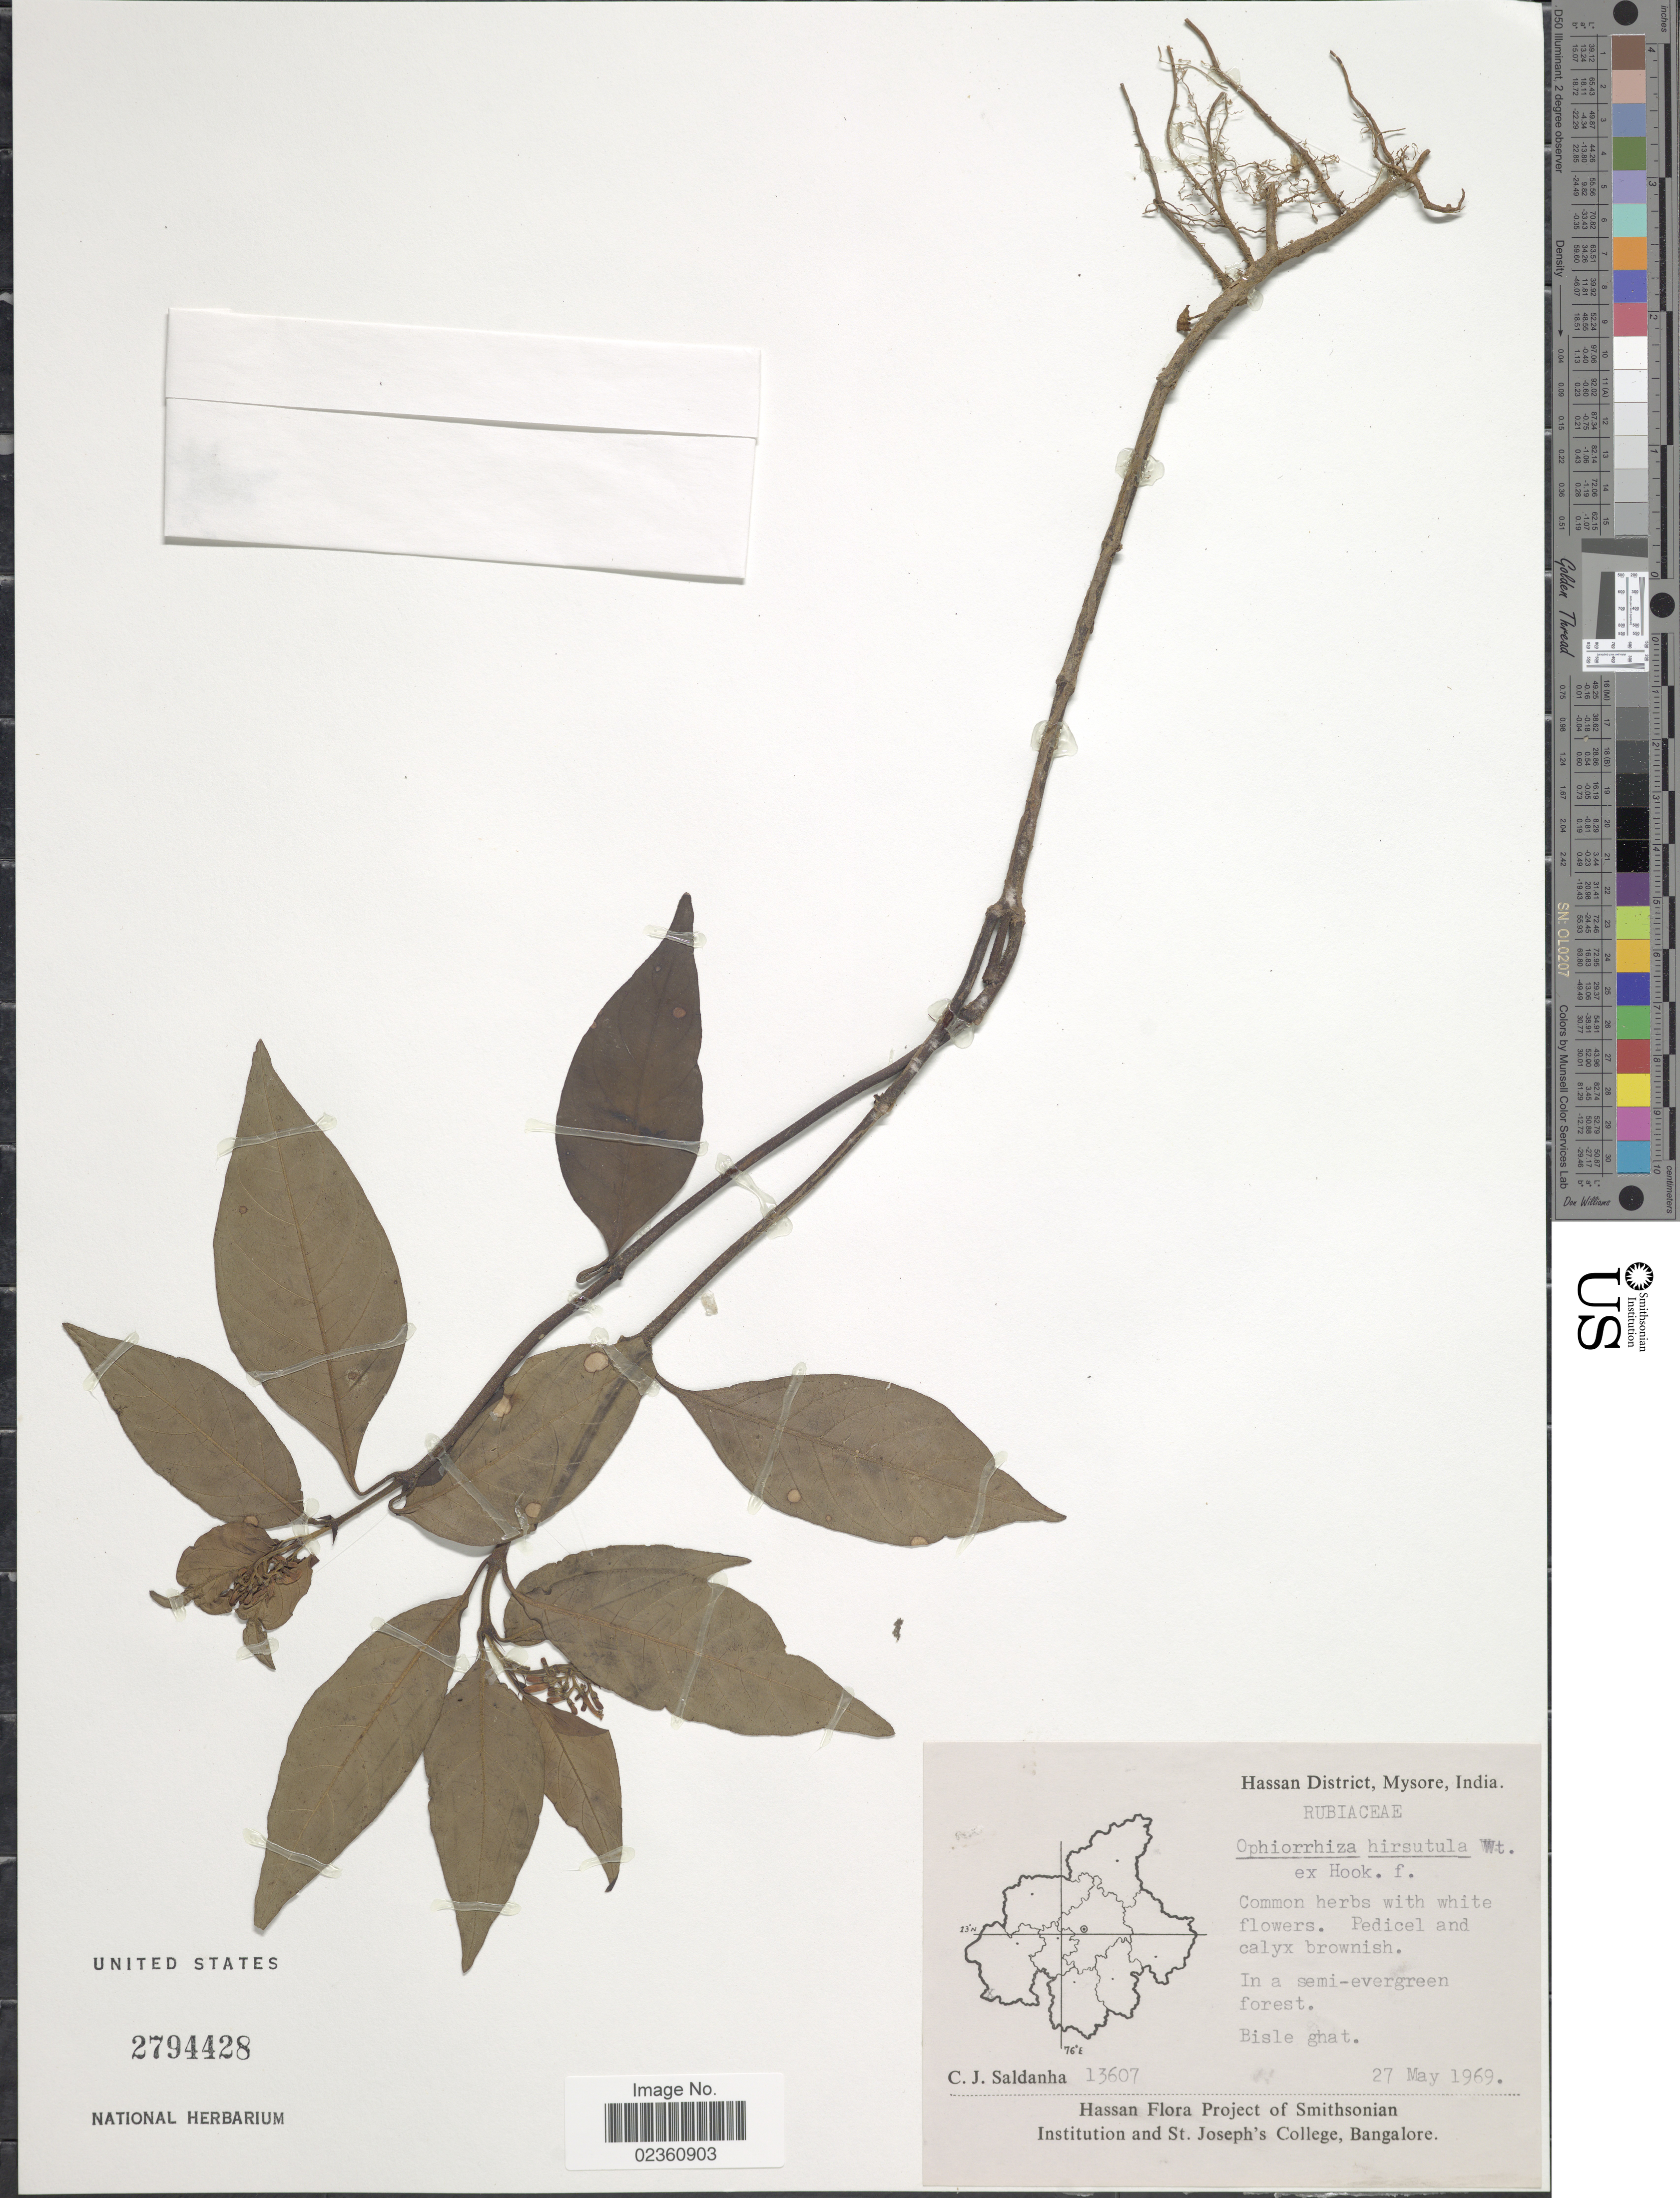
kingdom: Plantae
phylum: Tracheophyta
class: Magnoliopsida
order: Gentianales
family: Rubiaceae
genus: Ophiorrhiza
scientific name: Ophiorrhiza hirsutula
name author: Wight ex Hook. f.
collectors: C. J. Saldanha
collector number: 13607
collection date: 1969-05-27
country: India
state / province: Karnataka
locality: Hassan District, Mysore, In a semi-evergeen forest, Bisle ghat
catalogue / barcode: US 2794428